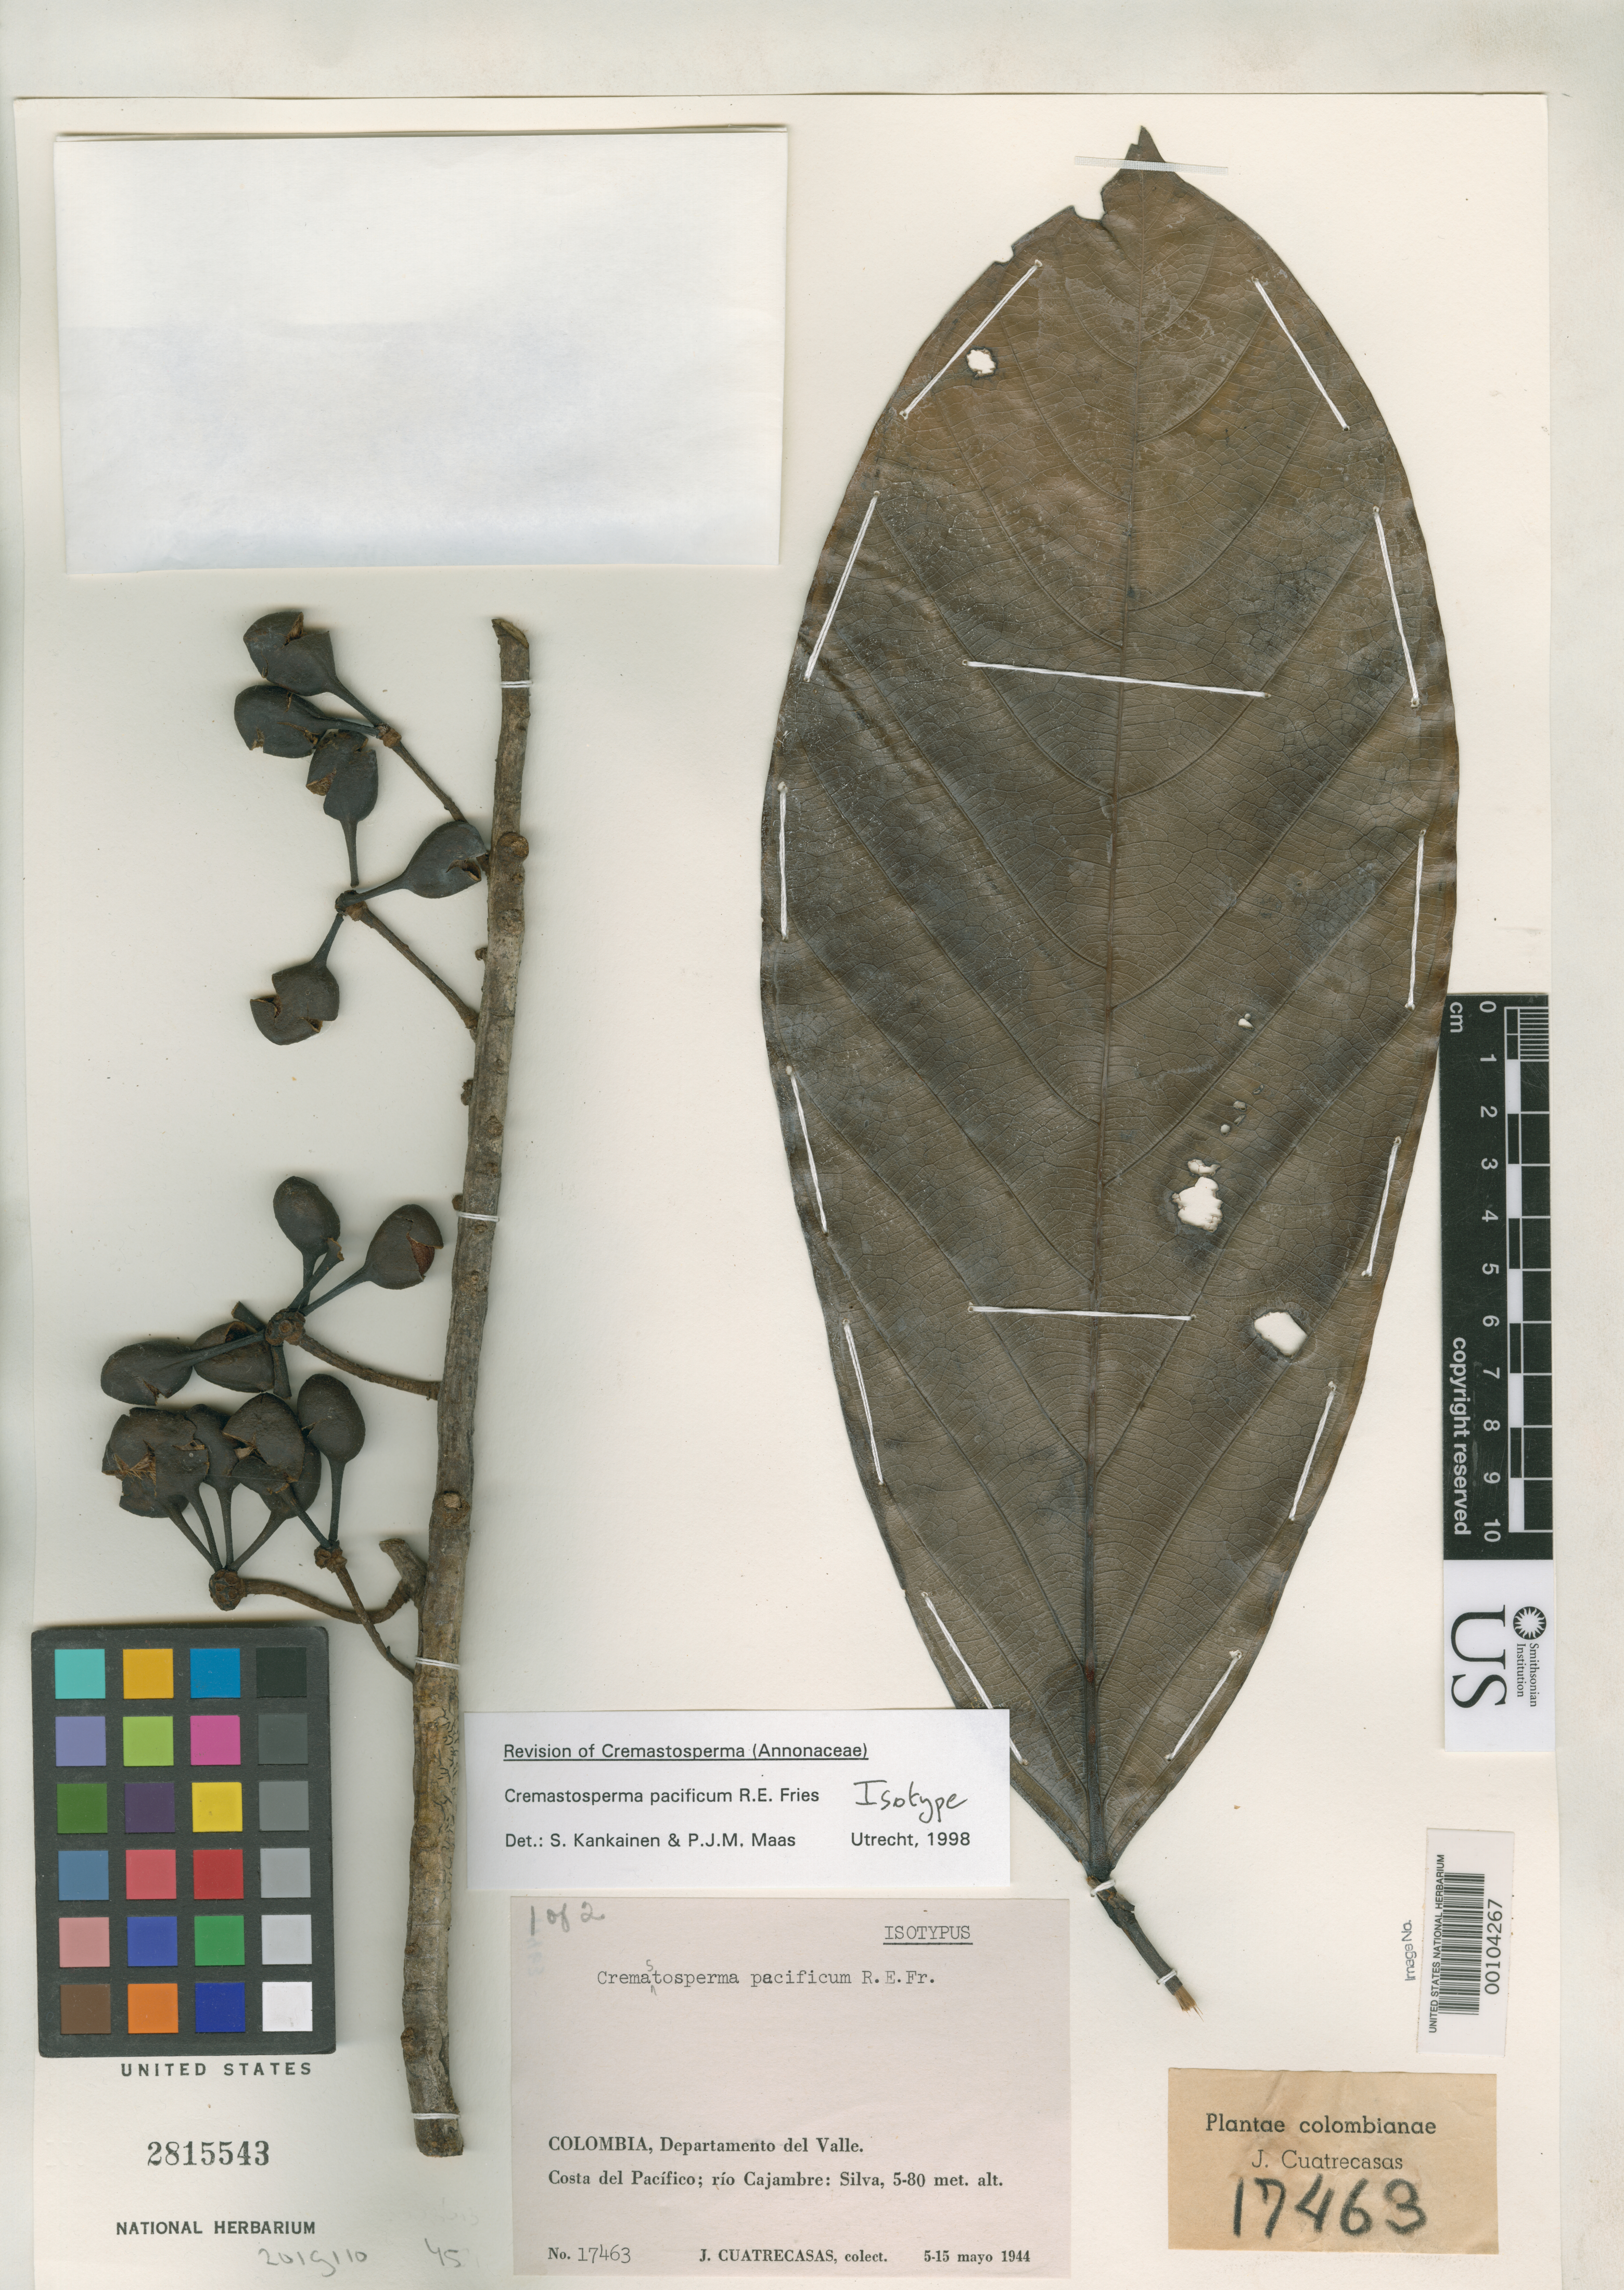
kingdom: Plantae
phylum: Tracheophyta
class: Magnoliopsida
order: Magnoliales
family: Annonaceae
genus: Cremastosperma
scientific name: Cremastosperma pacificum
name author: R.E. Fr.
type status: Isotype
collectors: J. Cuatrecasas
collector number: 17463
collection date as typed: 05 May 1944 to 15 May 1944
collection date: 1944-05-05/1944-05-15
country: Colombia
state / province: Valle del Cauca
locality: Pacific Coast, Rio Cajambre, Silva.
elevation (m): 5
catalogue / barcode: US 2815543